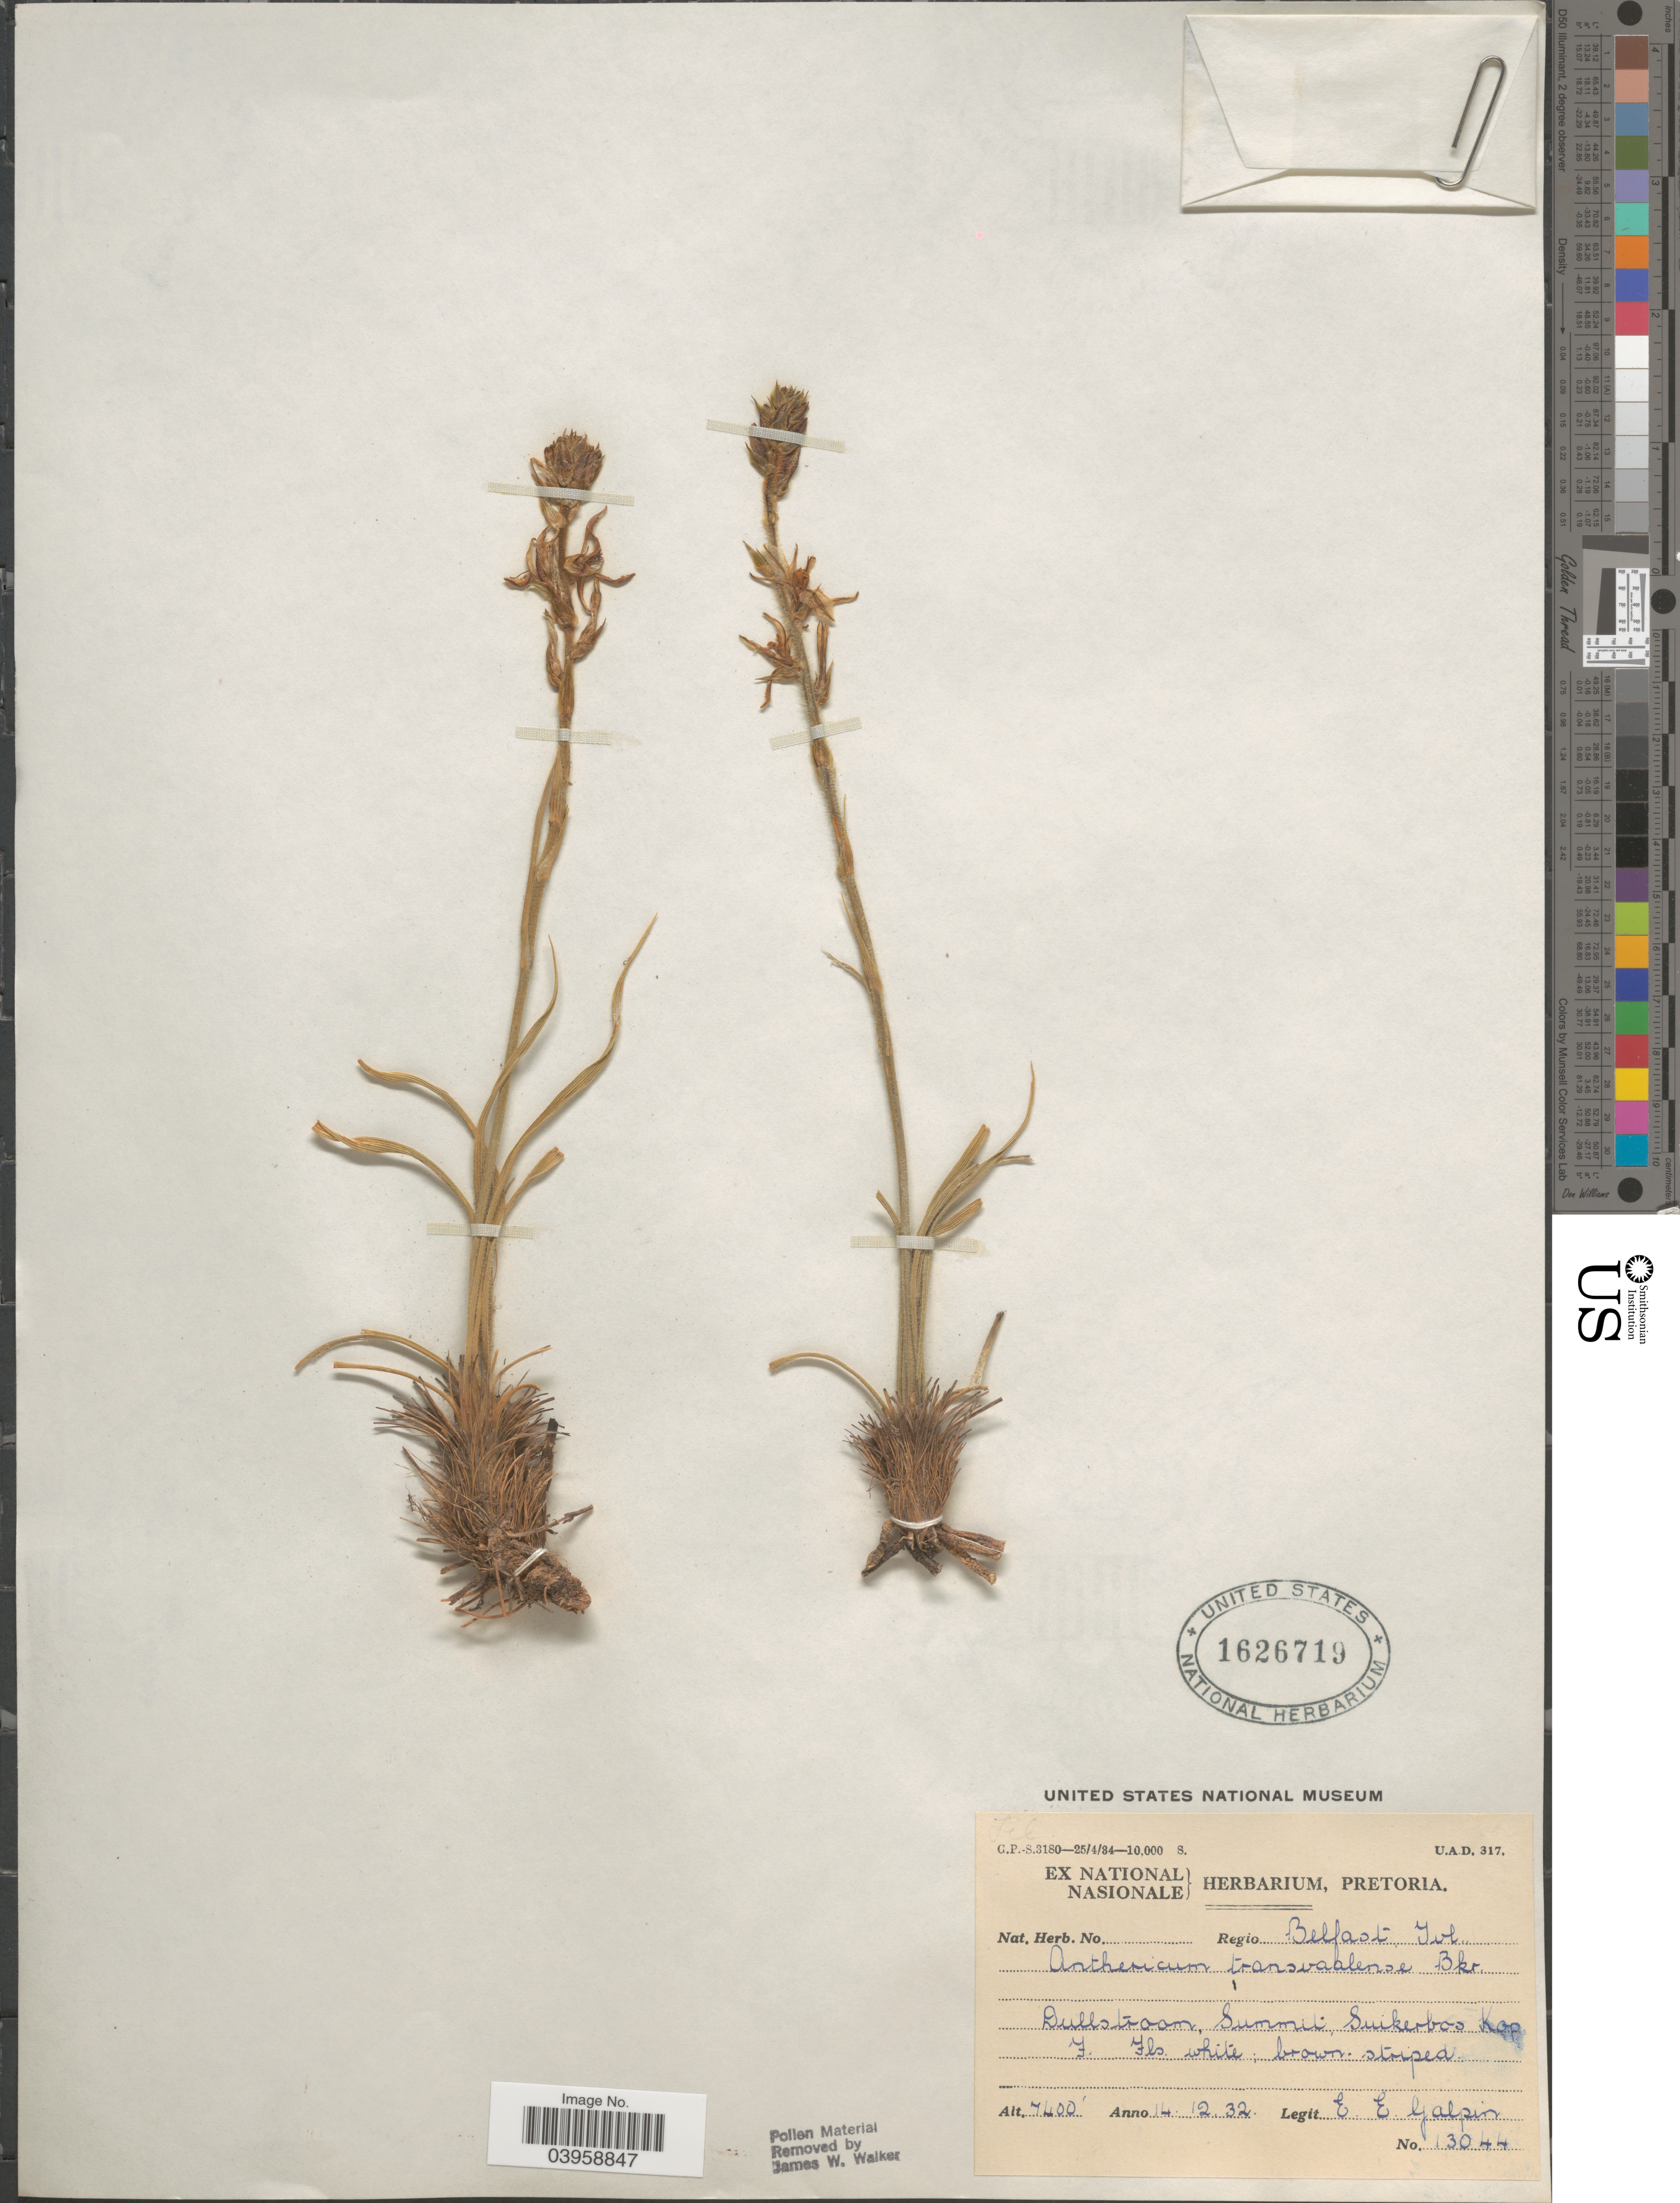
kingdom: Plantae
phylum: Tracheophyta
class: Liliopsida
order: Asparagales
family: Asparagaceae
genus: Anthericum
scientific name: Anthericum transvaalense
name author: Baker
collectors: E. Galpin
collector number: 13044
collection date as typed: Transcribed d/m/y: 14/12/32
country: South Africa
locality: Regio Belfast, Tvl. Dullstroom, Summit Suikerbos Kop.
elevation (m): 2256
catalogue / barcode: US 1626719